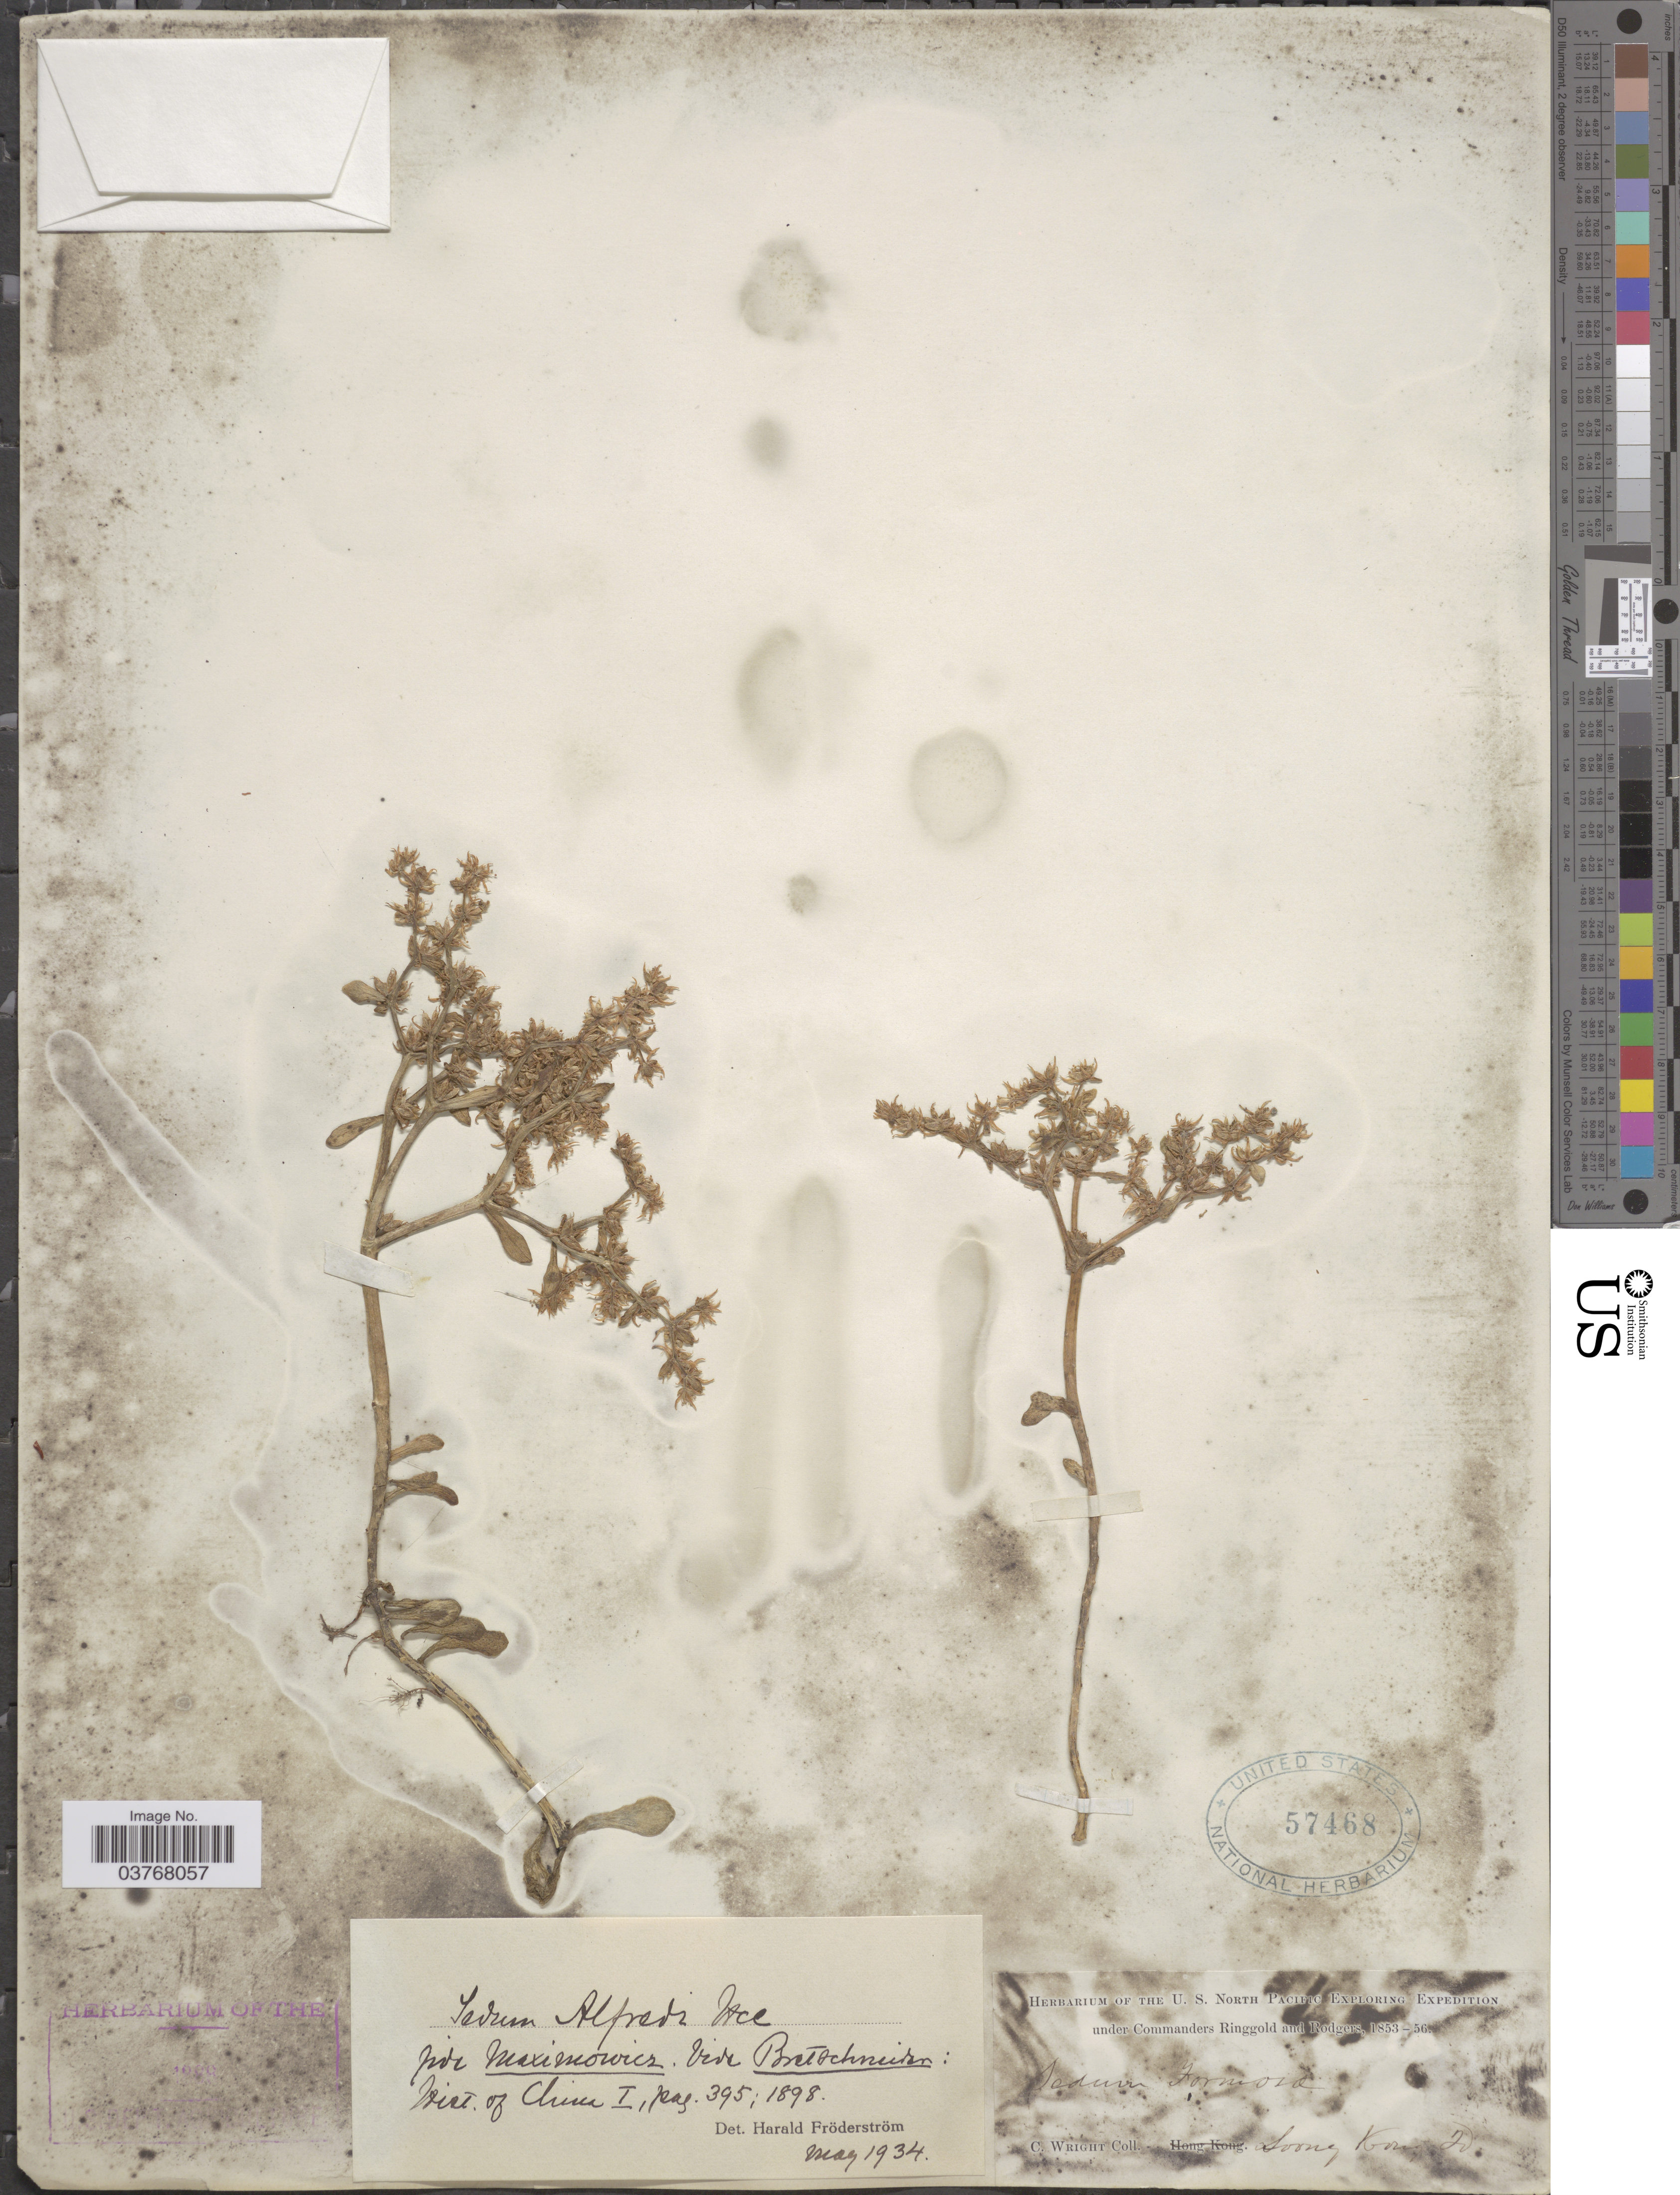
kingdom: Plantae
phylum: Tracheophyta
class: Magnoliopsida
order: Saxifragales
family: Crassulaceae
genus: Sedum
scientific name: Sedum alfredi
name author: Hance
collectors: C. Wright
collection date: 1853/1856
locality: Soong Kong Id. [interpreted]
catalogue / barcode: US 57468